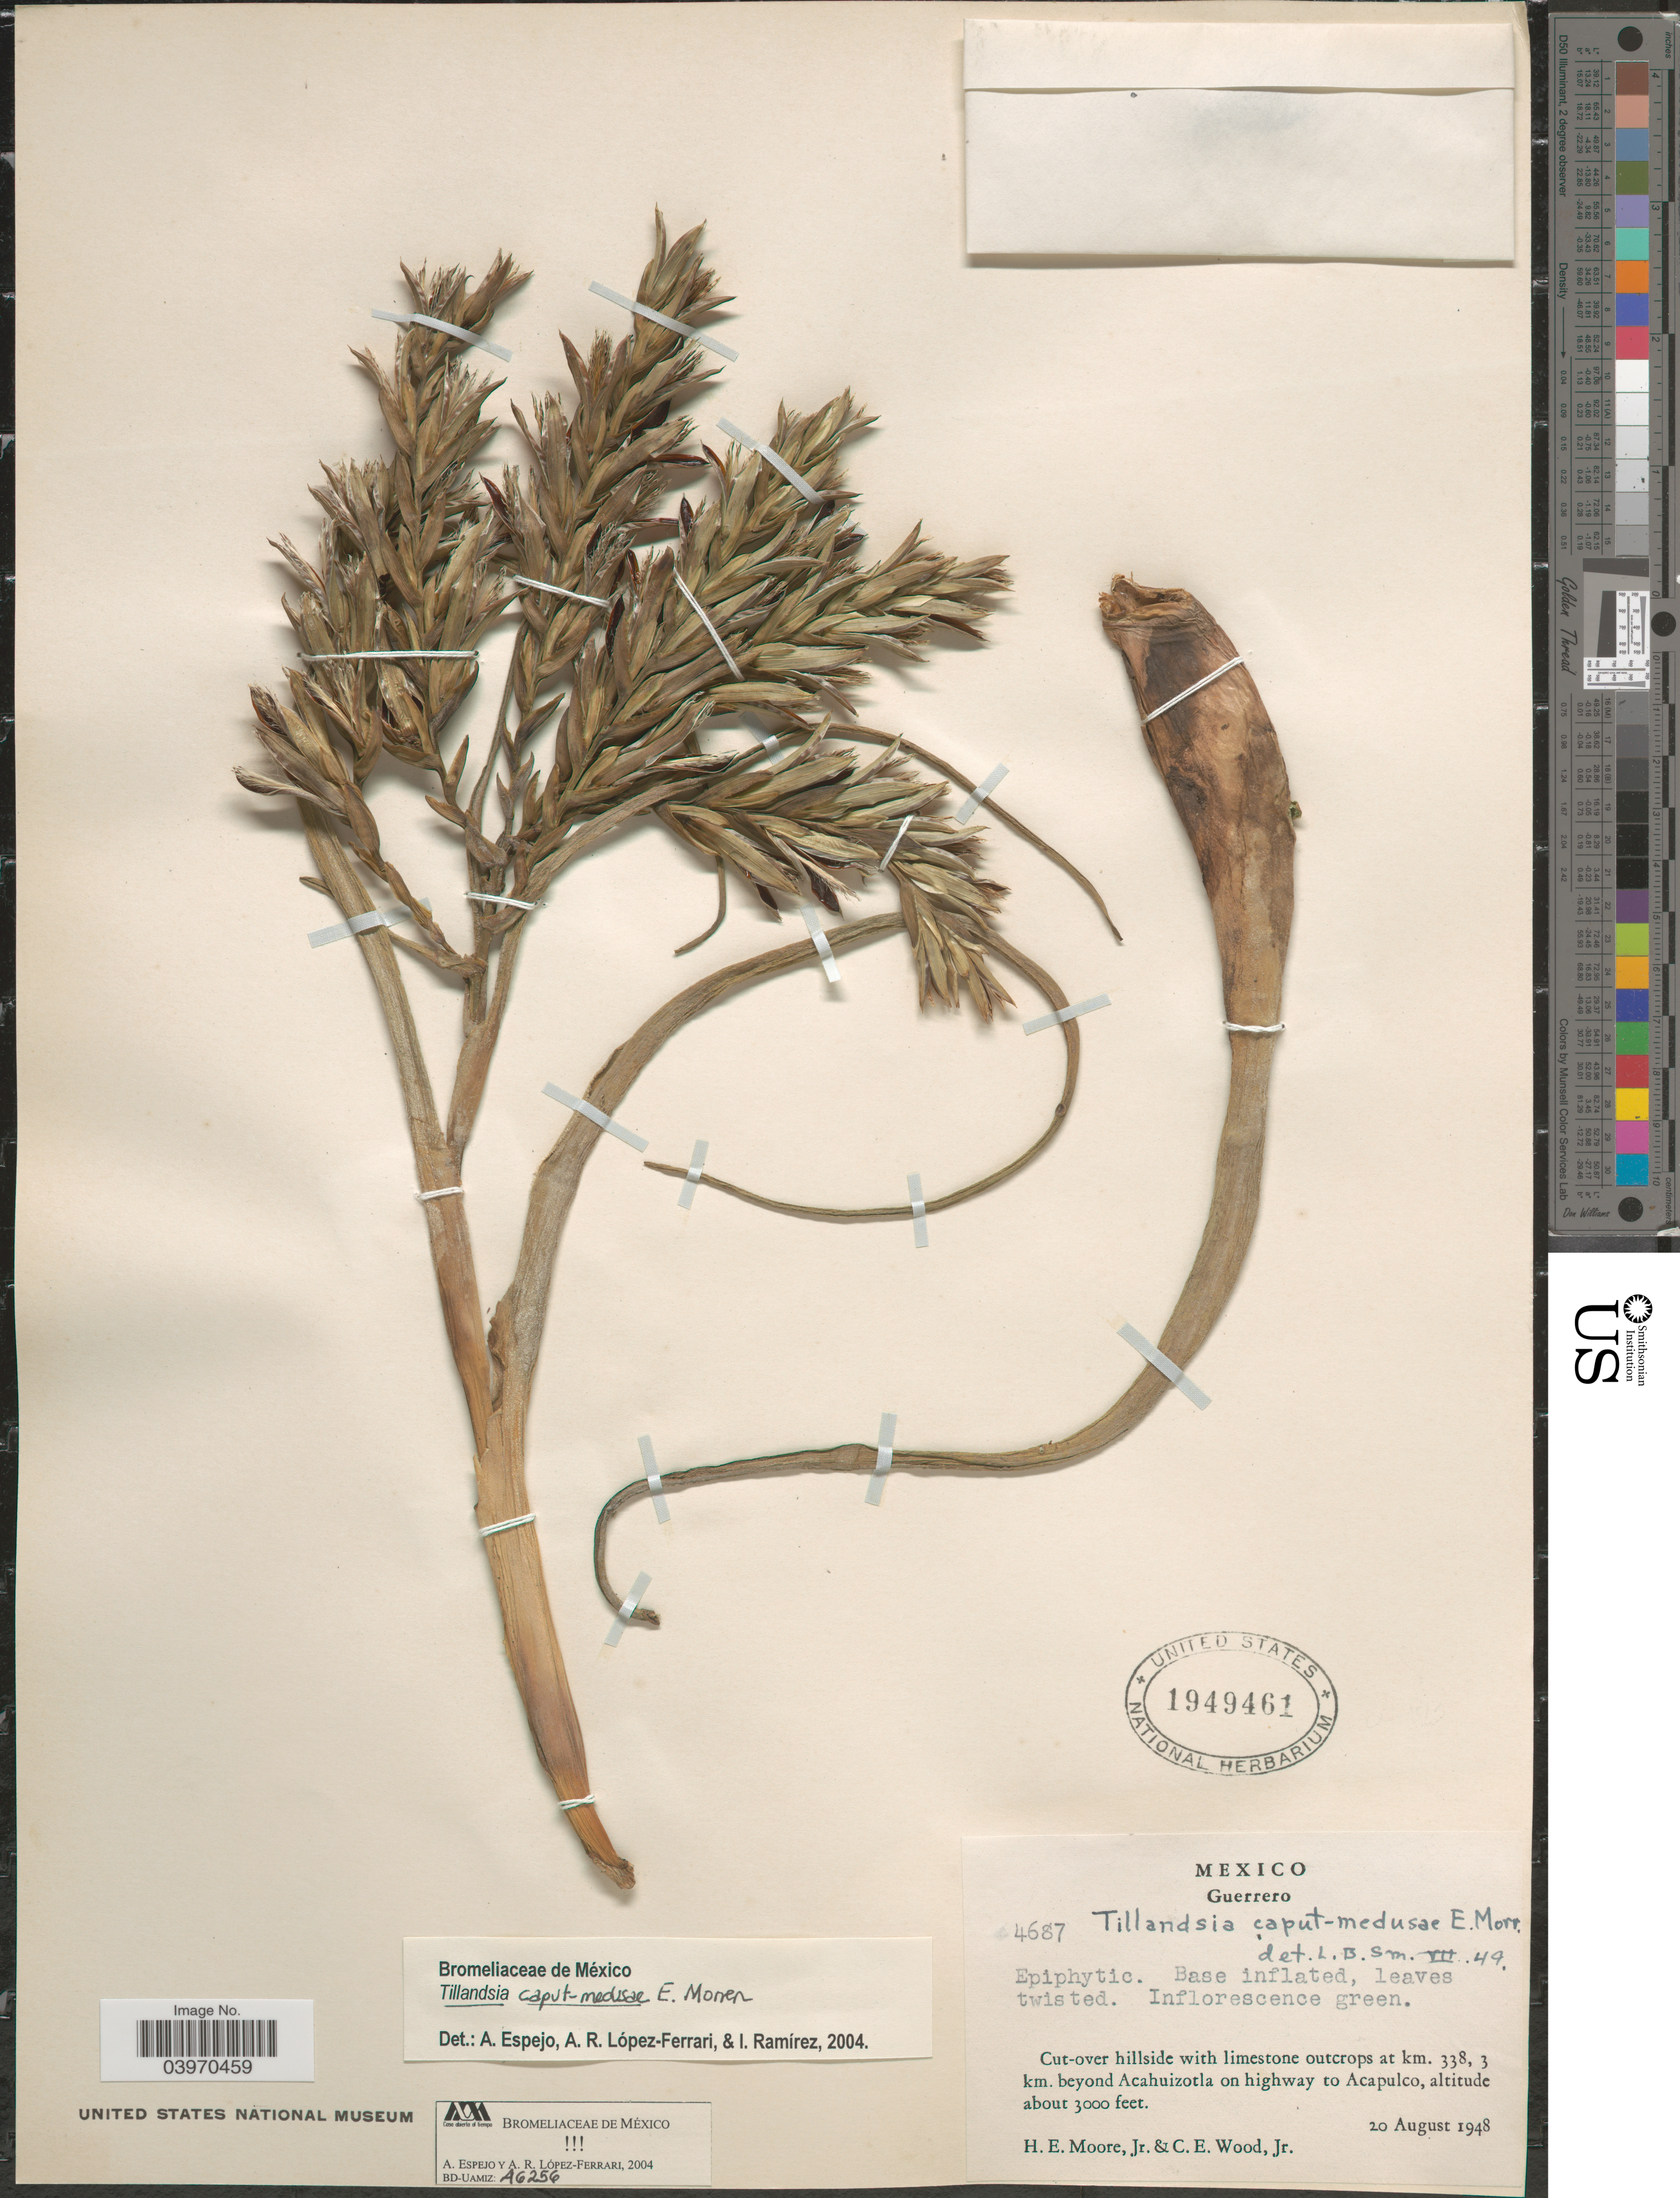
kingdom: Plantae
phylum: Tracheophyta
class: Liliopsida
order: Poales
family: Bromeliaceae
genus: Tillandsia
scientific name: Tillandsia caput-medusae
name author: É. Morren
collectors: H. Moore & C. Wood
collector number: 4687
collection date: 1948-08-20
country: Mexico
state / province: Guerrero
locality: Cut-over hillside with limestone outcrops at km. 338.3 km. beyond Acahuizotla on highway to Acapulco.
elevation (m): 914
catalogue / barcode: US 1949461